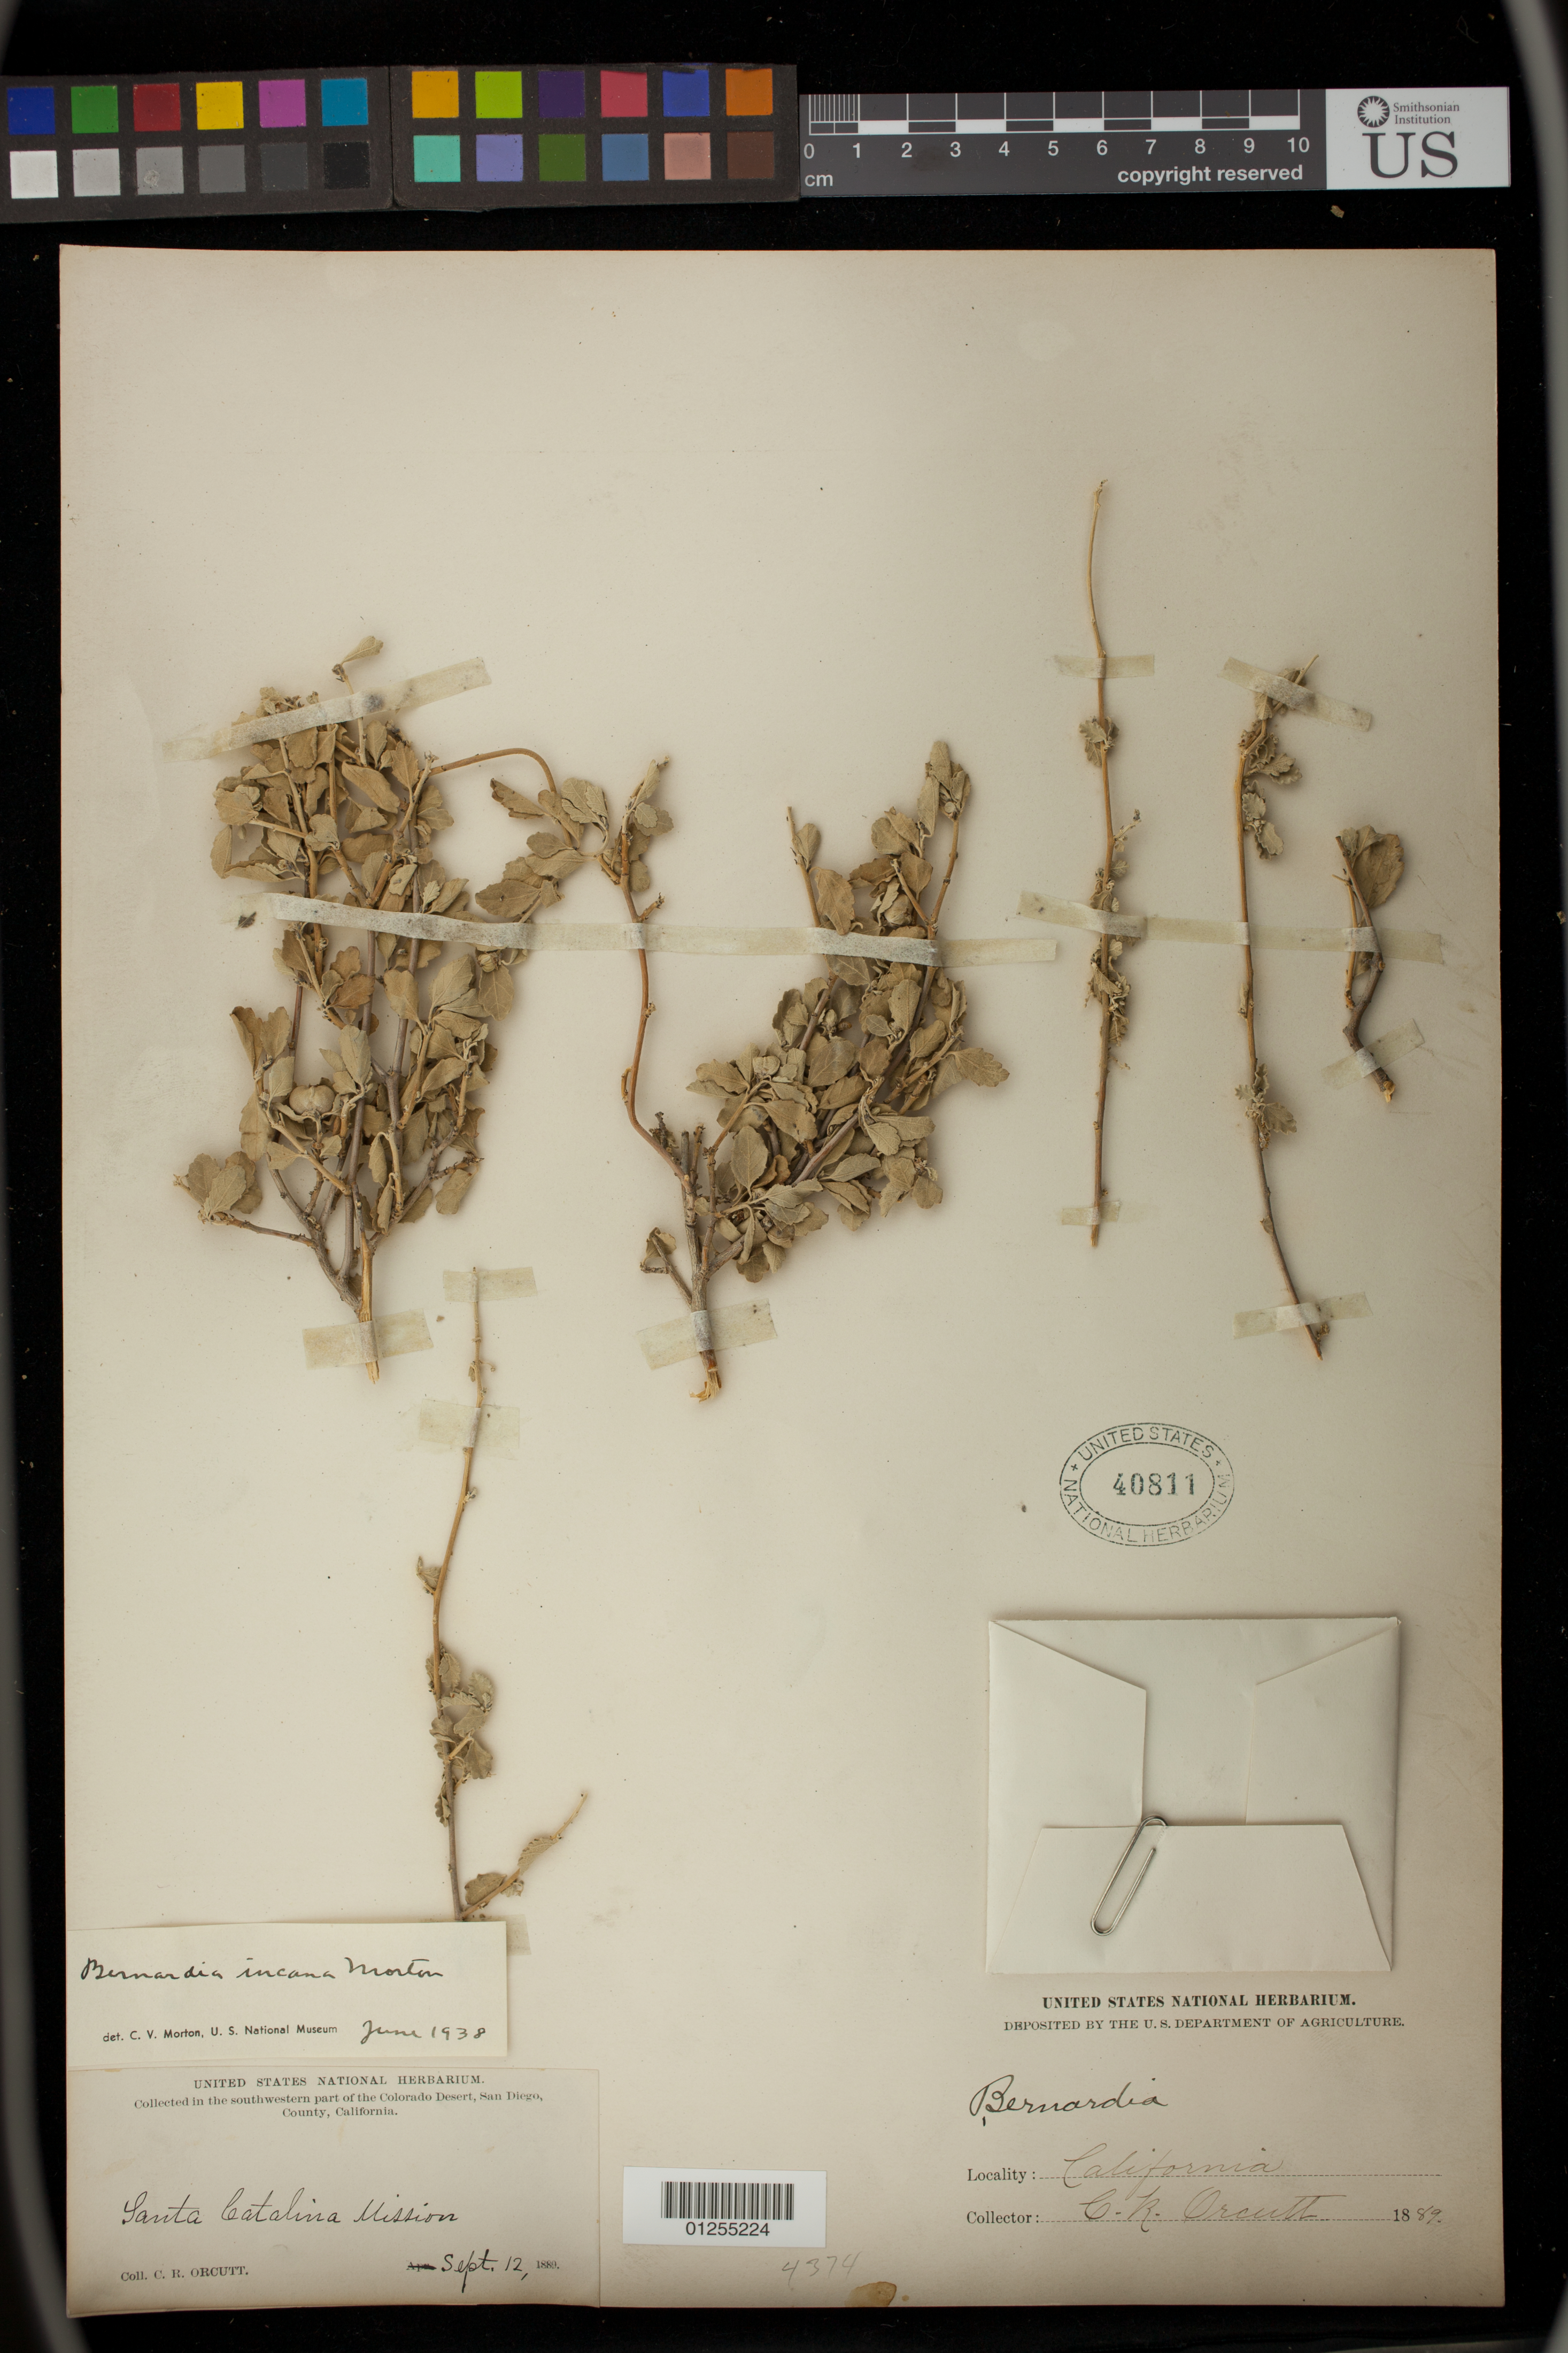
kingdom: Plantae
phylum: Tracheophyta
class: Magnoliopsida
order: Malpighiales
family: Euphorbiaceae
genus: Bernardia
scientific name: Bernardia incana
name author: C.V. Morton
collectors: C. R. Orcutt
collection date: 1889-09-12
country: United States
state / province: California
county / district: San Diego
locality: SW part of the Colorado Desert.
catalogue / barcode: US 40811